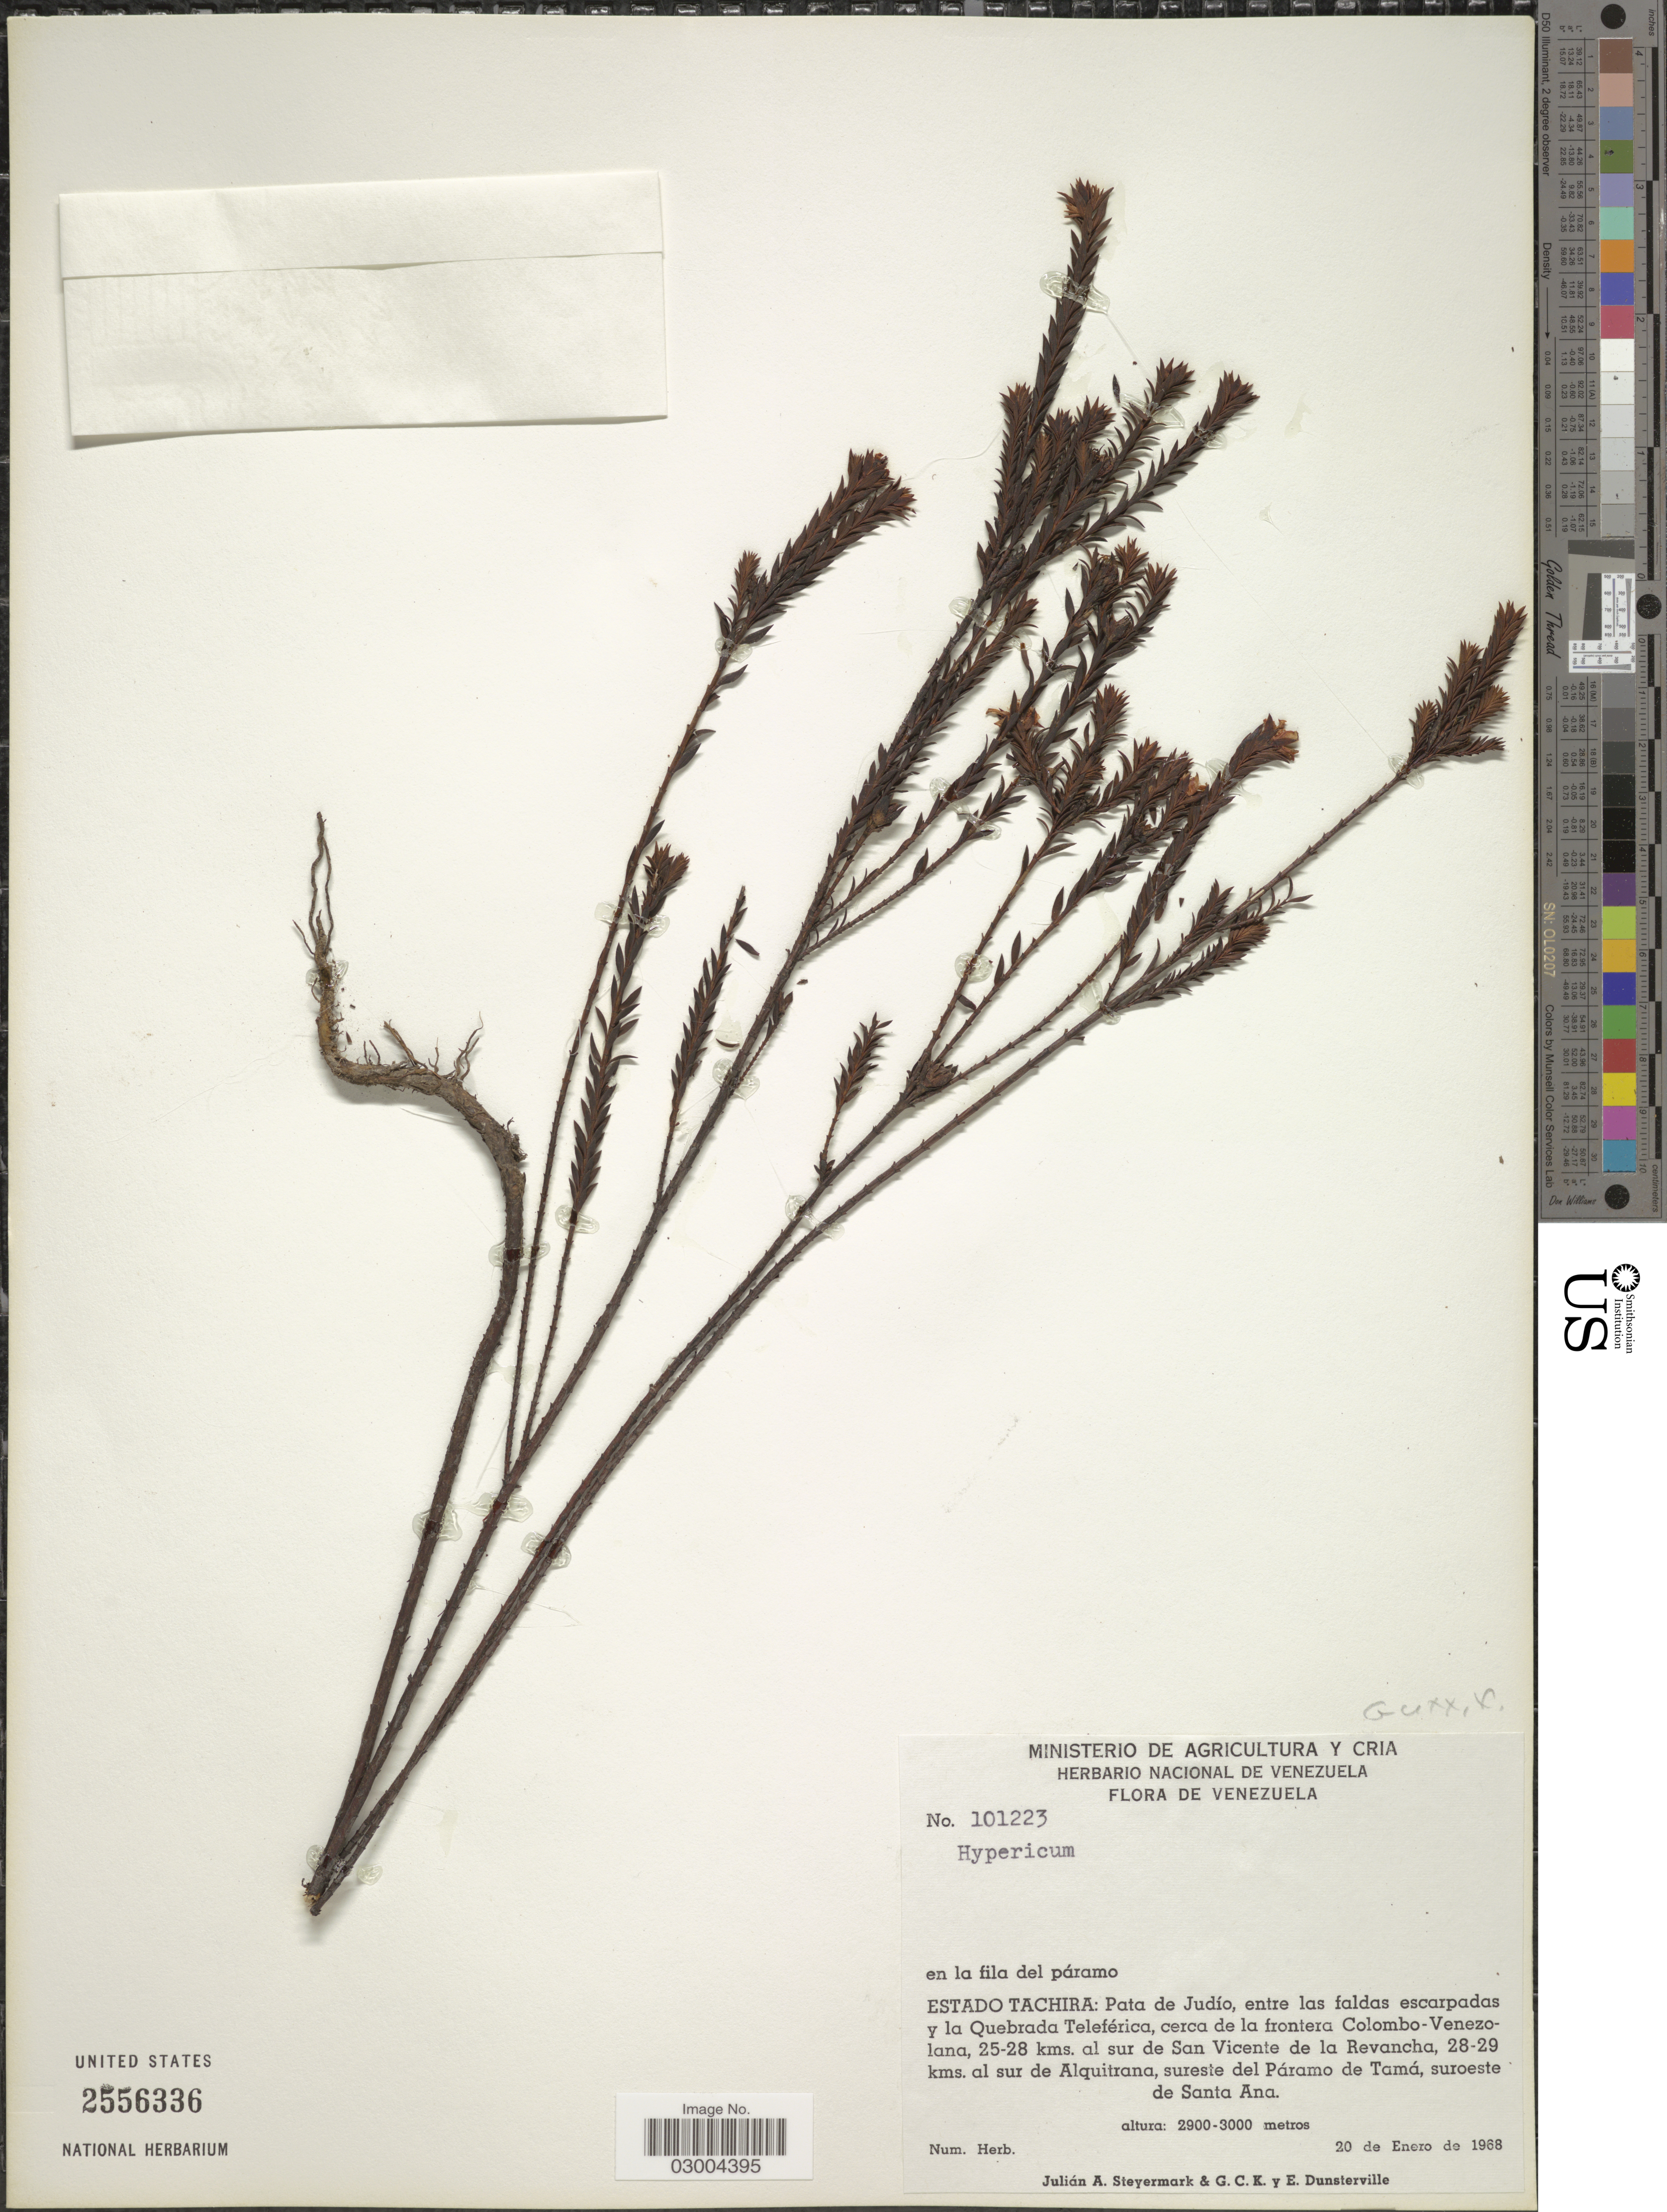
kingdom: Plantae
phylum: Tracheophyta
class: Magnoliopsida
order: Malpighiales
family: Hypericaceae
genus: Hypericum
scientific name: Hypericum sp.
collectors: J. Steyermark, G. C. K. Dunsterville & E. Dunsterville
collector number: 101223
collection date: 1968-01-20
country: Venezuela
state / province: Tachira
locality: En la fila del páramo. Estado Tachira: Pata de Judío, entre als faldas escarpadas y la Quebrada Teleférica, cerca de la frontera Colombo-Venezolana, 25-28 kms. al sur de San Vicente de la Revancha, 28-29 kms. al sur de Alquitrana, sureste del Páramo de Tamá, suroeste de Santa Ana.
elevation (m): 2900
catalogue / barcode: US 2556336